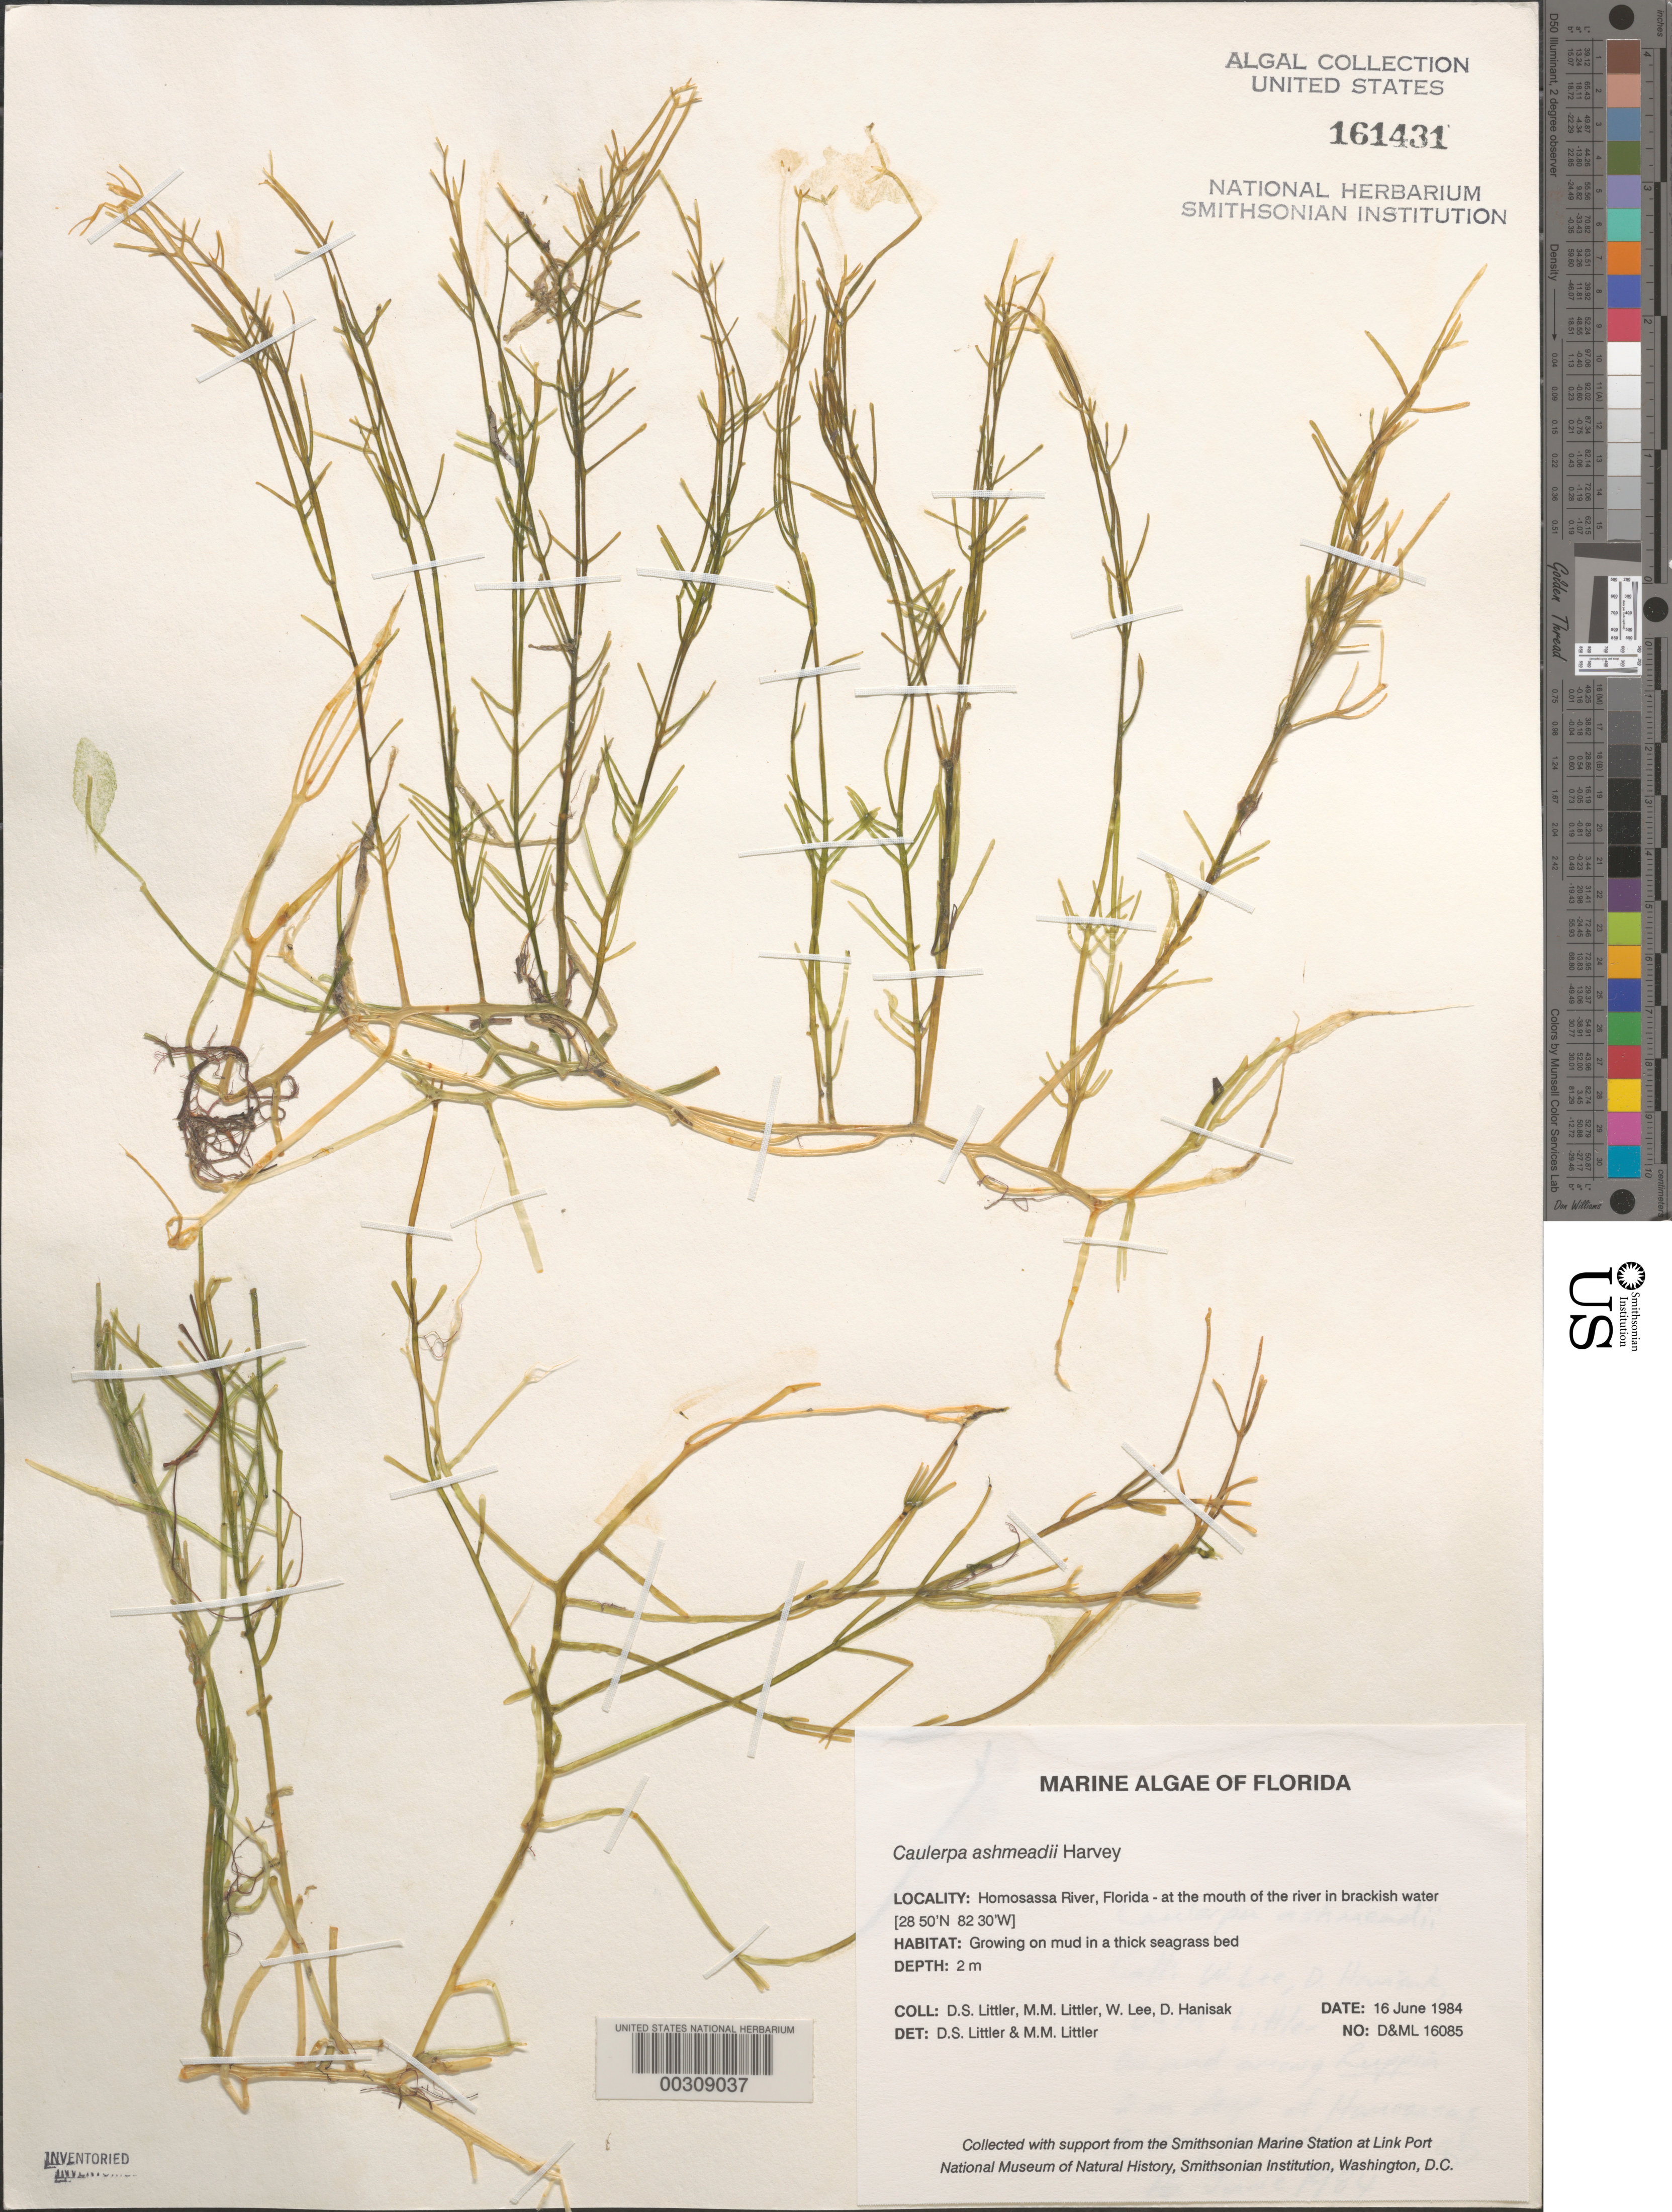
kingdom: Plantae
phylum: Chlorophyta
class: Ulvophyceae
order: Bryopsidales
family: Caulerpaceae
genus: Caulerpa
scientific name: Caulerpa ashmeadii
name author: Harv.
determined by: Littler, D. S.; Littler, M. M.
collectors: D. S. Littler, M. M. Littler, W. Lee & M. Hanisak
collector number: D&ML 16085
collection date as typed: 16 Jun 1984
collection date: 1984-06-16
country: United States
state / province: Florida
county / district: Citrus County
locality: Homosassa River mouth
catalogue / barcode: US 161431